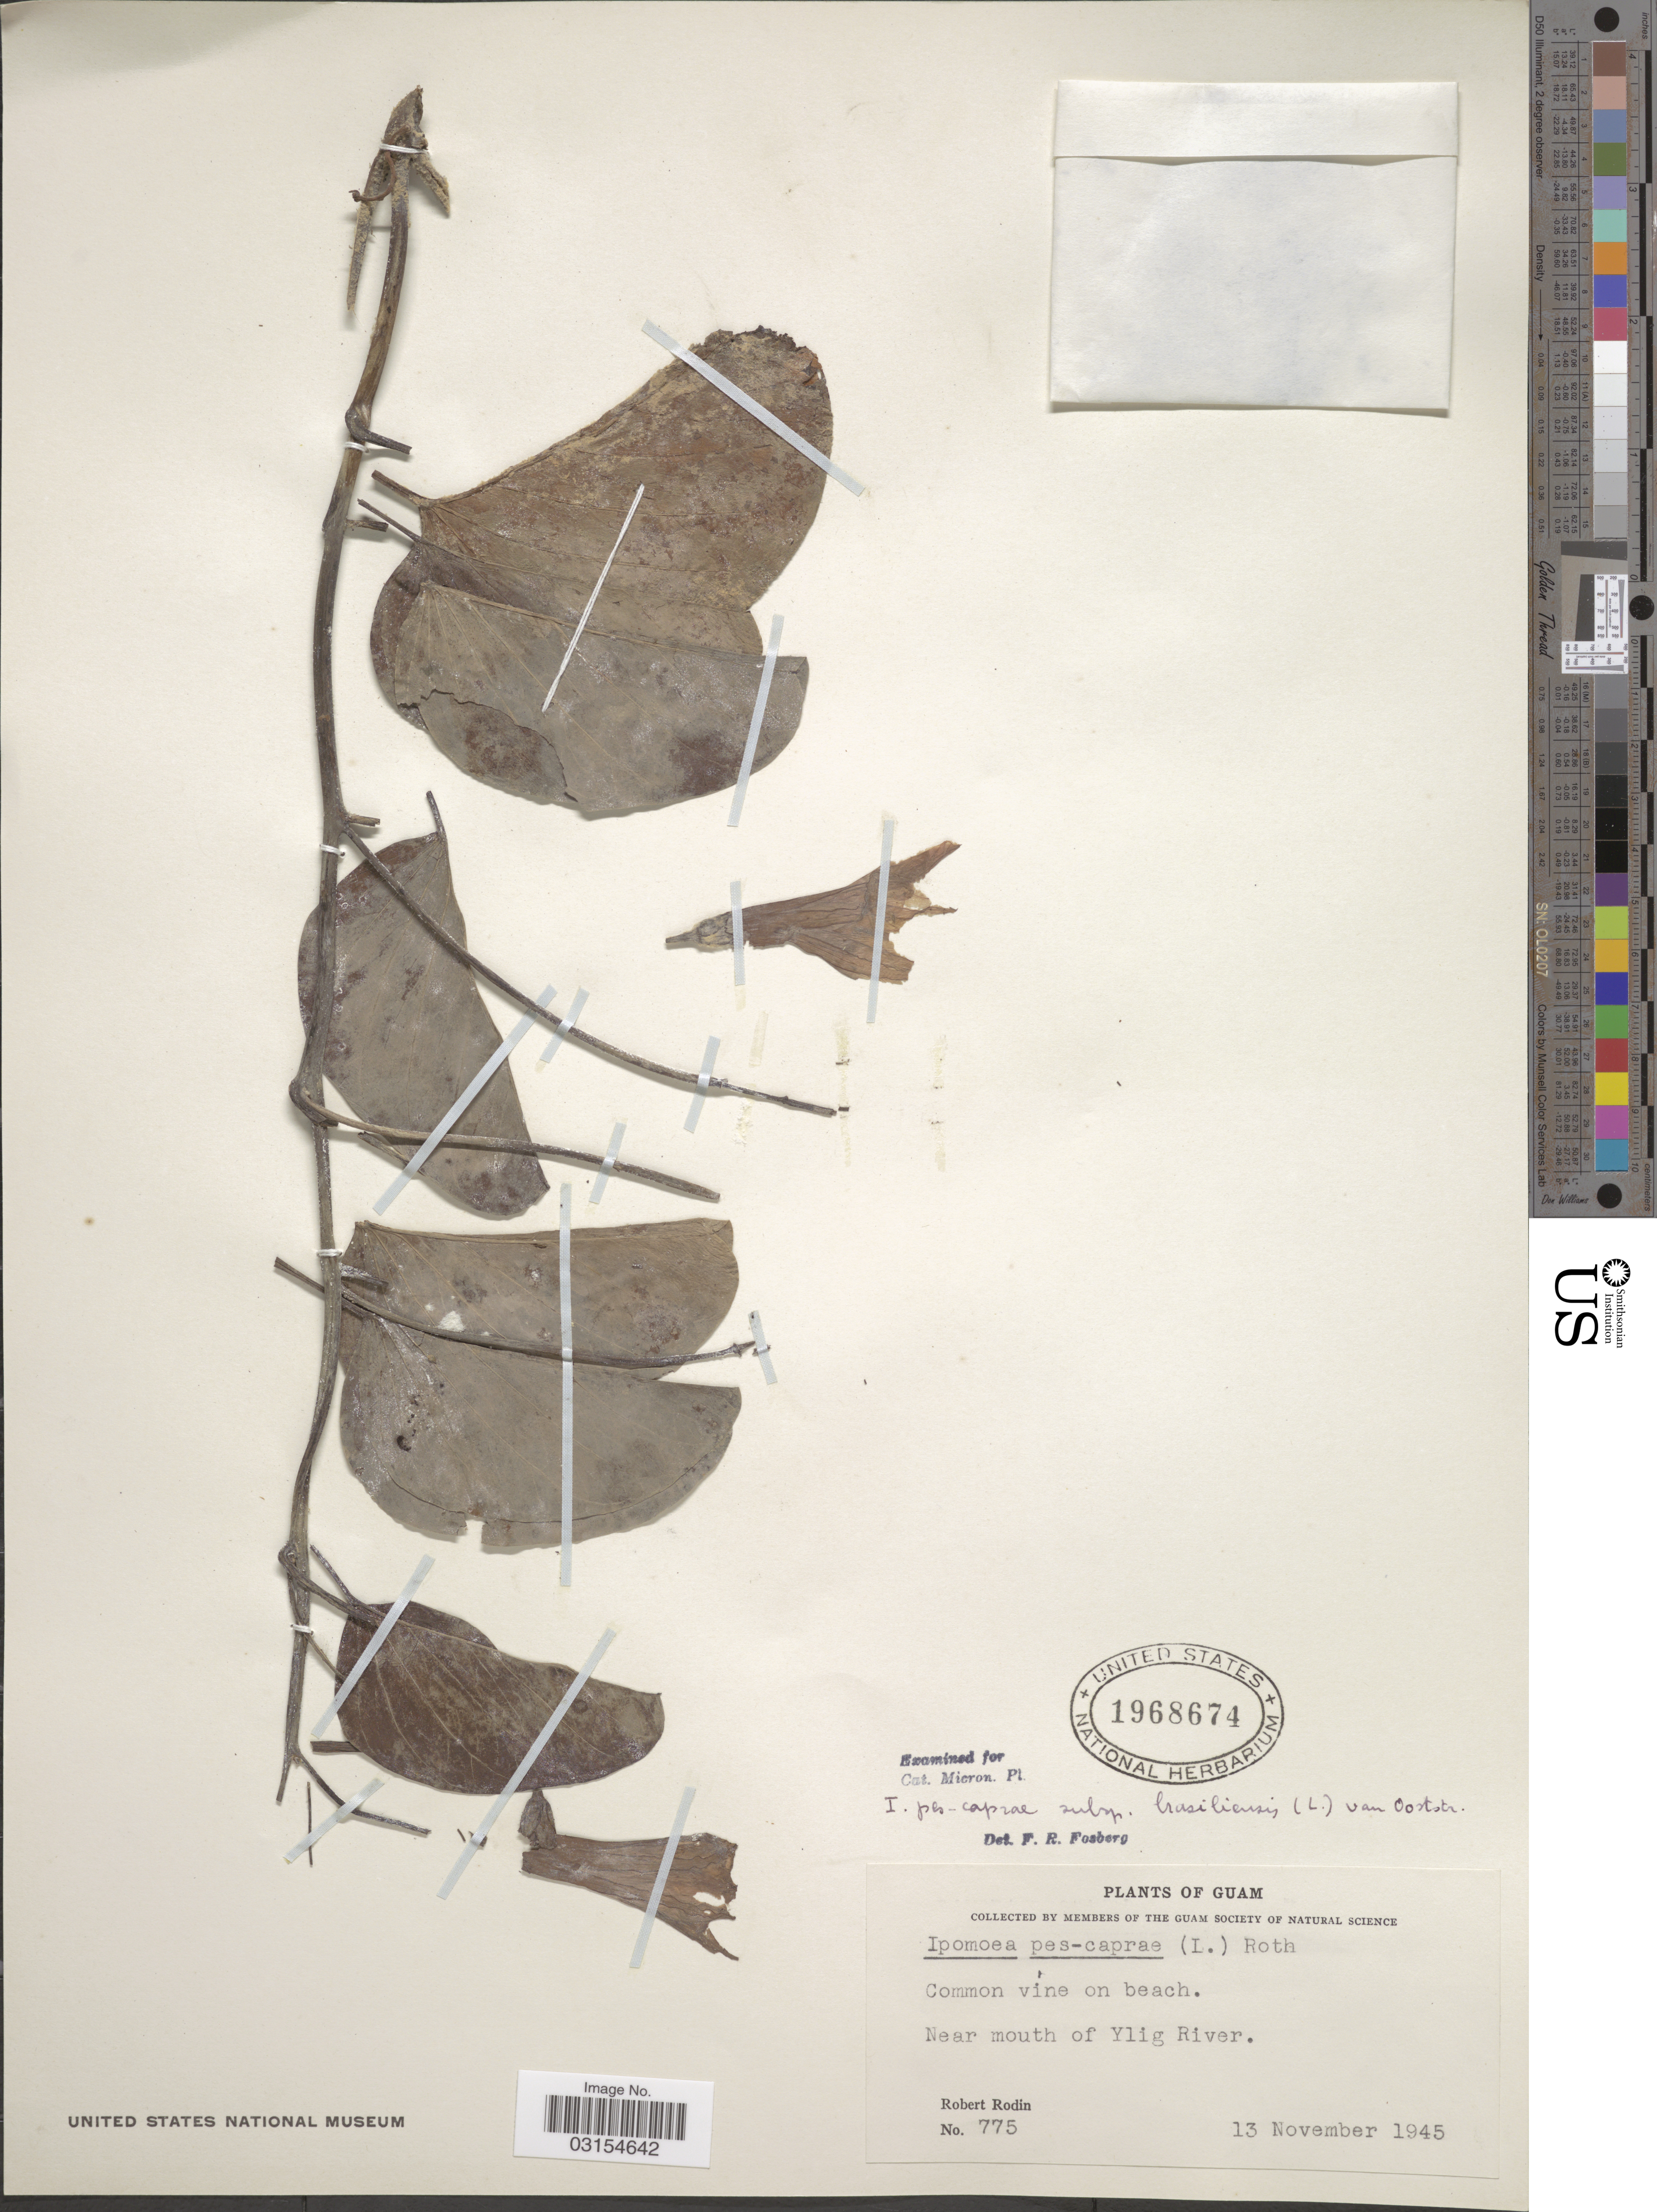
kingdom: Plantae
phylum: Tracheophyta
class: Magnoliopsida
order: Solanales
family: Convolvulaceae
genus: Ipomoea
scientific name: Ipomoea pes-caprae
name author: (L.) R. Br.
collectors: R. Rodin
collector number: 775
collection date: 1945-11-13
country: Guam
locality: Near mouth of Ylig River.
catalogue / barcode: US 1968674